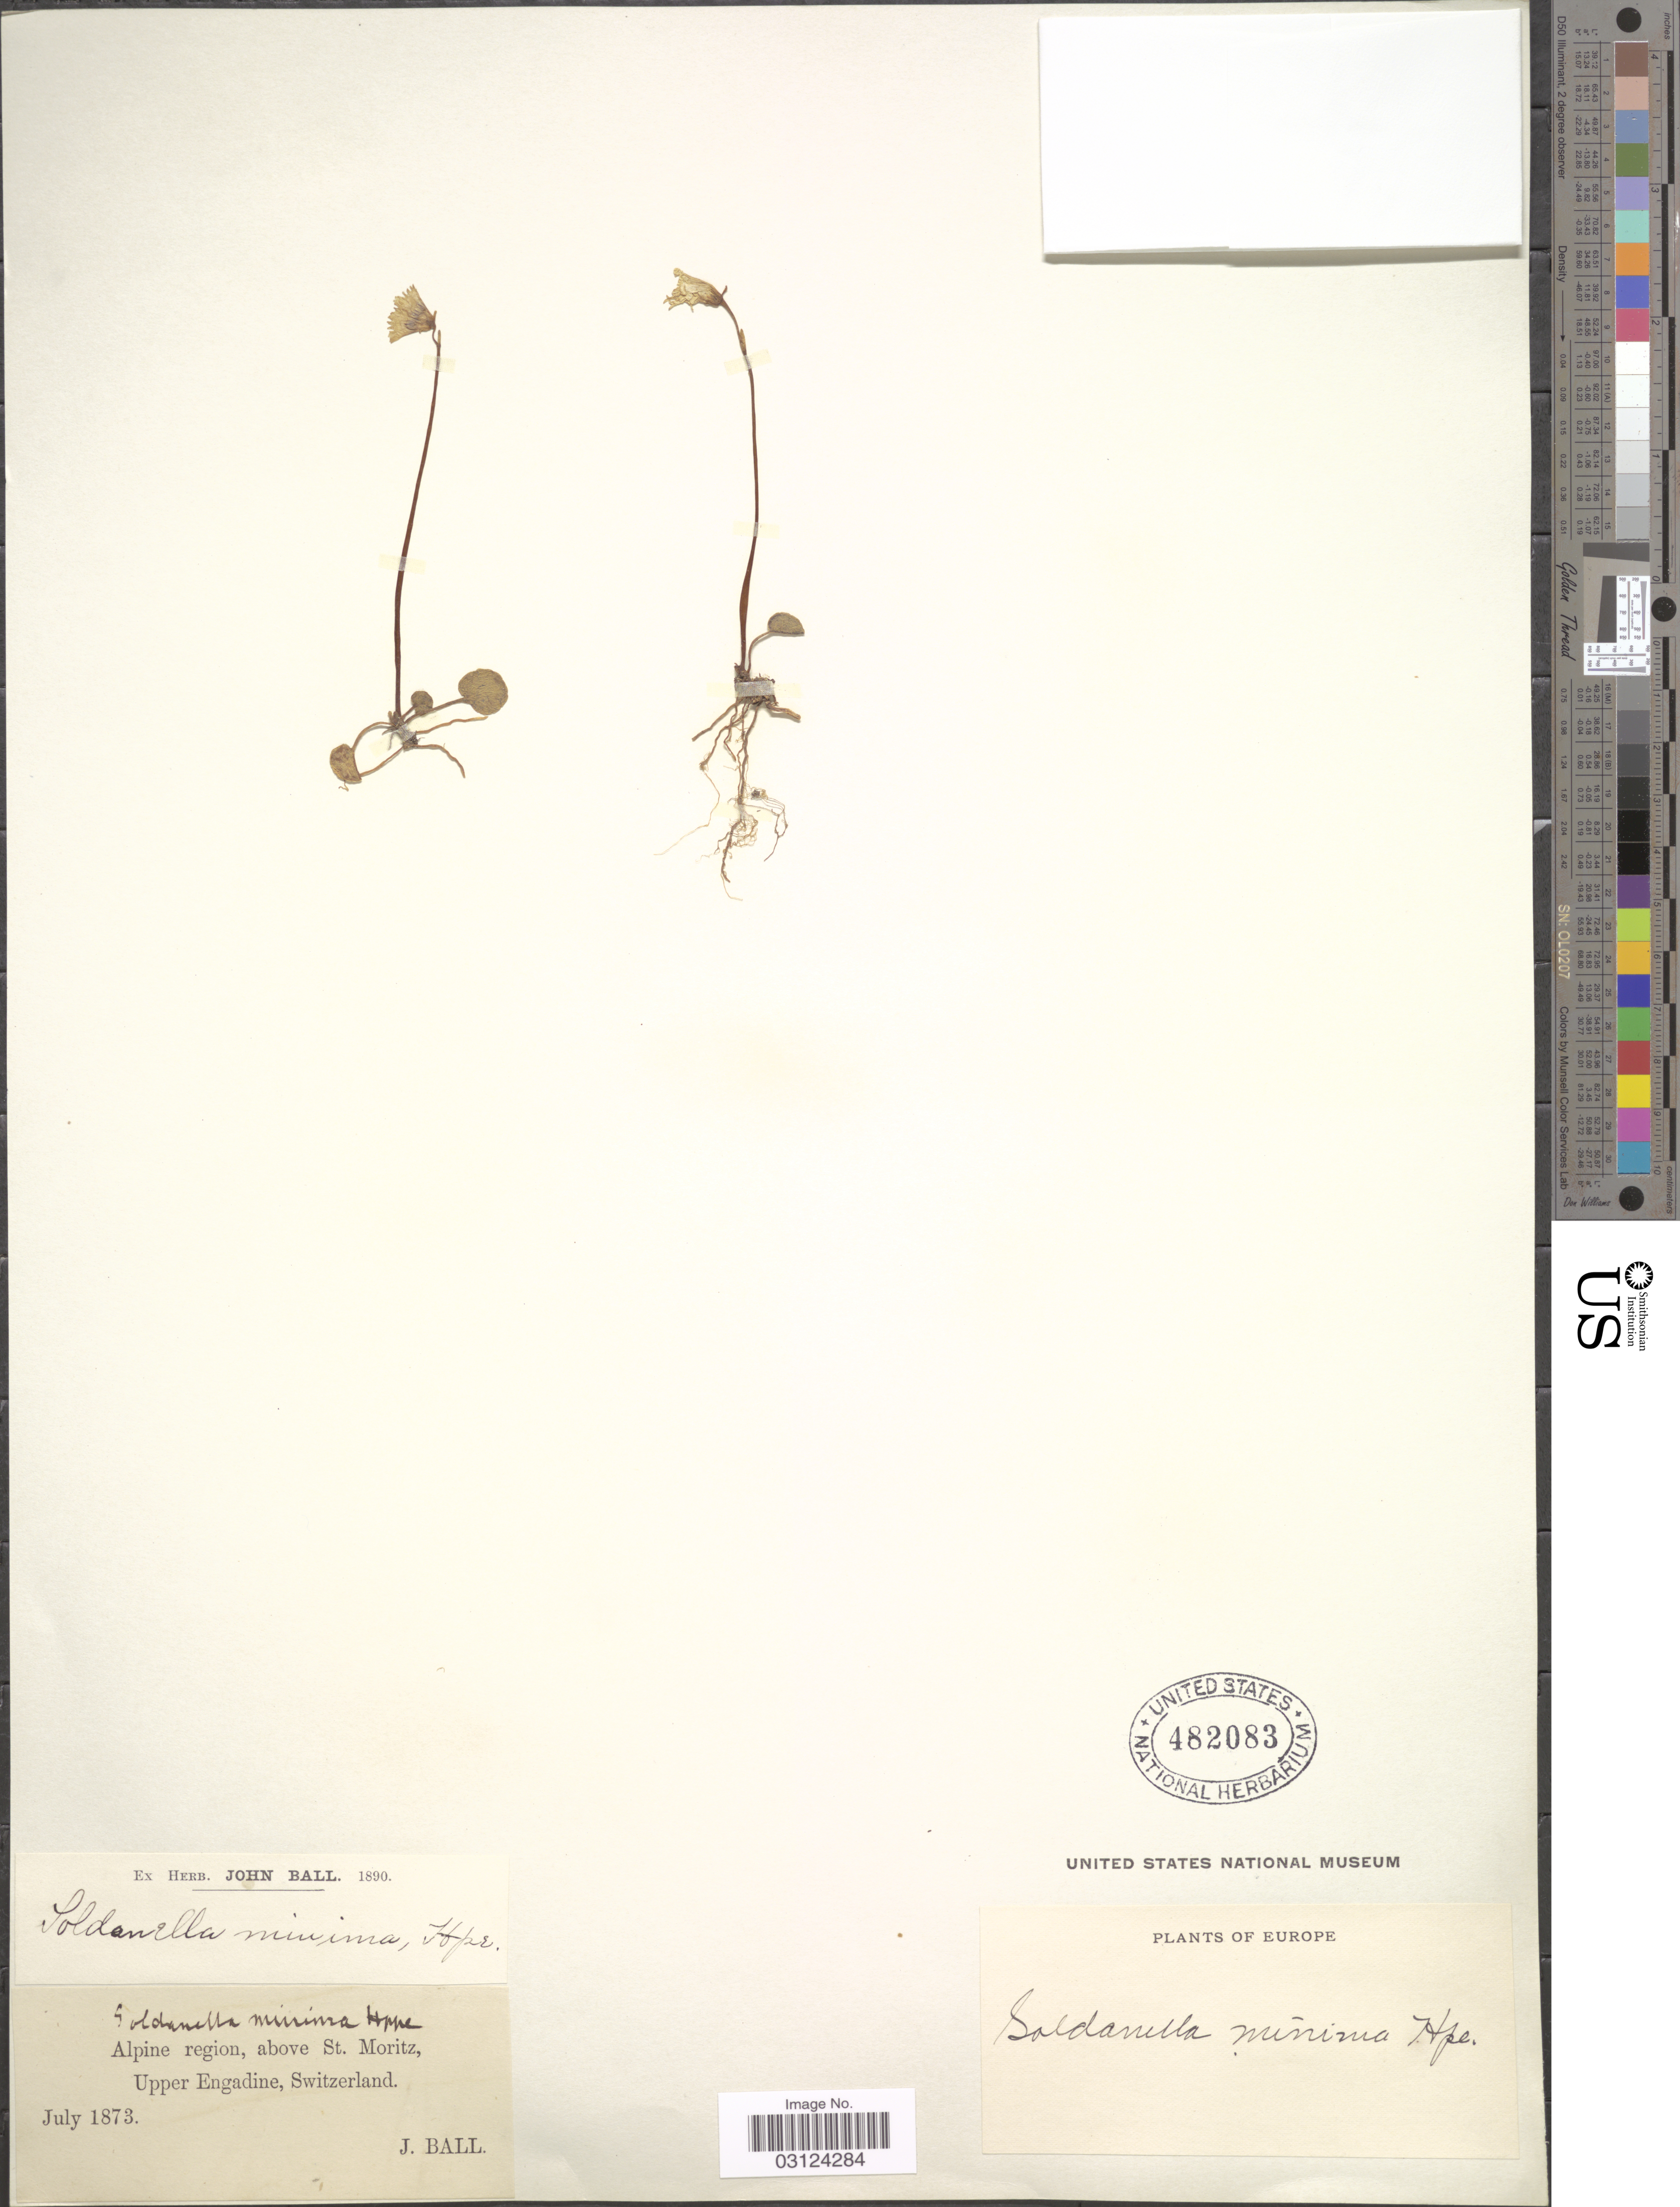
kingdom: Plantae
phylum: Tracheophyta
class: Magnoliopsida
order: Ericales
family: Primulaceae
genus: Soldanella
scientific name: Soldanella minima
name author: Hoppe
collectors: J. Ball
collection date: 1873-07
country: Switzerland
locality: Alpine region, above St. Moritz, Upper Engadine.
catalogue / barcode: US 482083